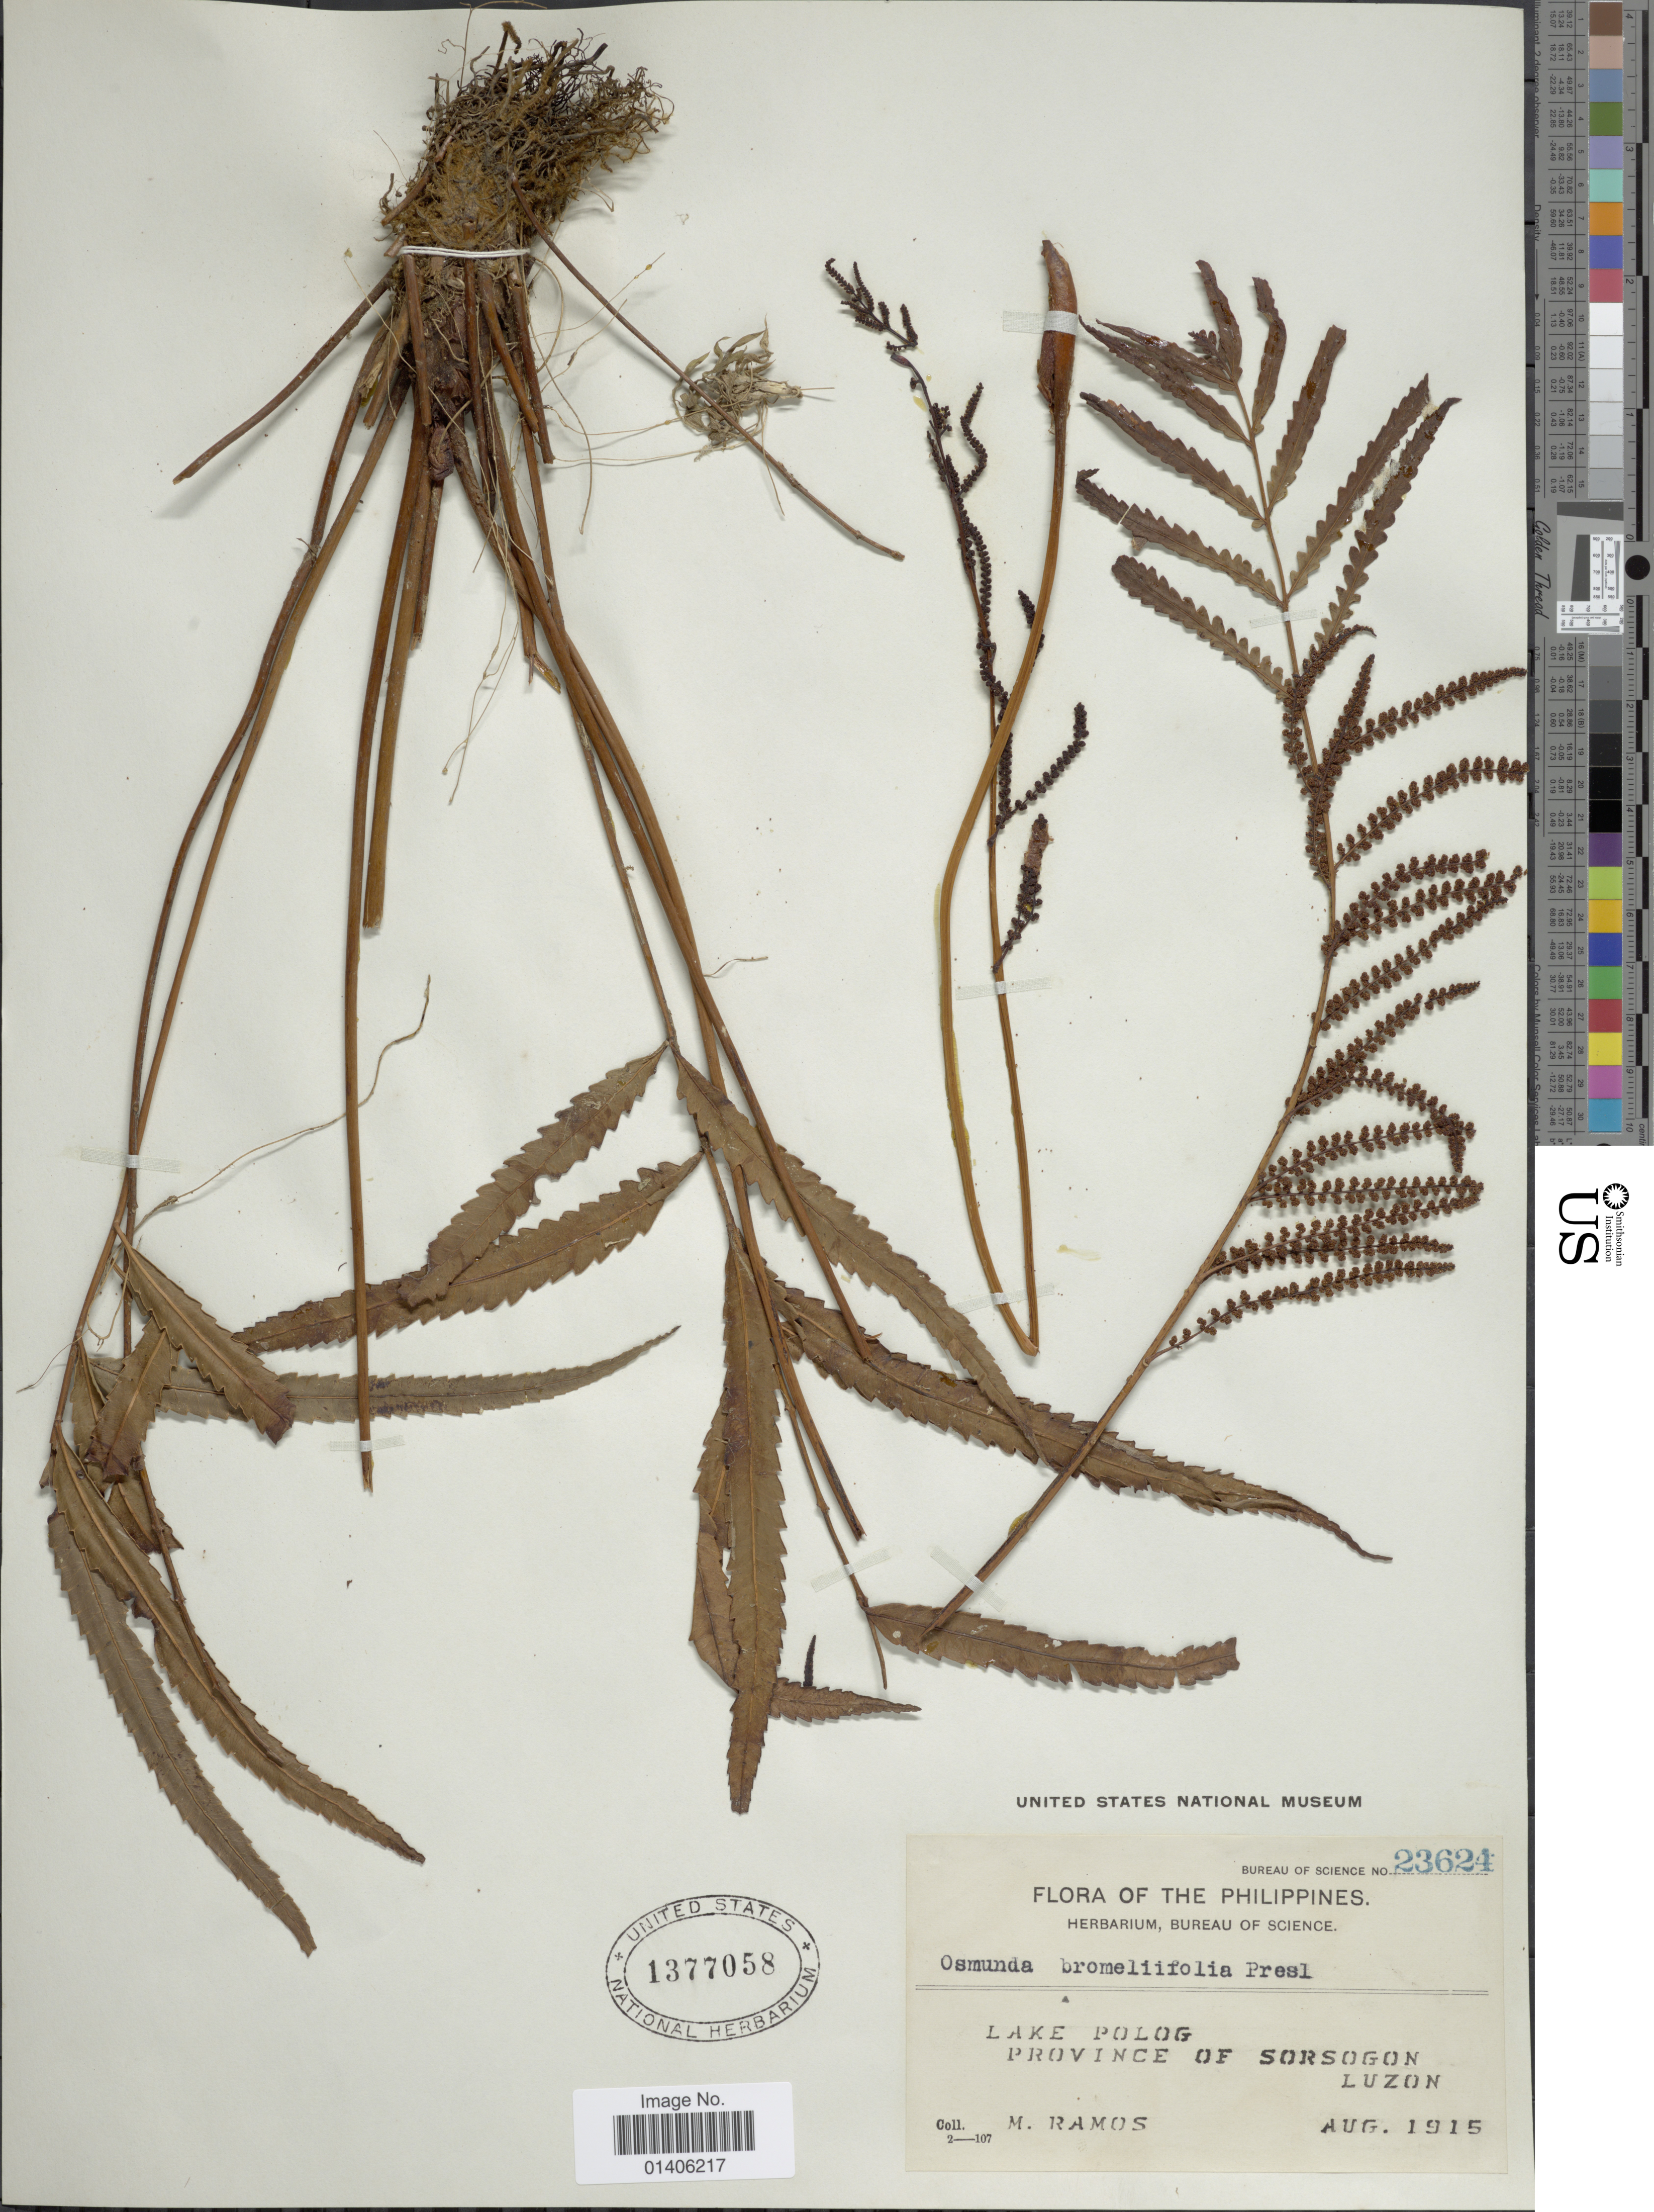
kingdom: Plantae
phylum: Tracheophyta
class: Polypodiopsida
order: Osmundales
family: Osmundaceae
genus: Osmunda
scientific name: Osmunda bromeliifolia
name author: (C. Presl) Copel.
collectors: M. Ramos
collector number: Bureau of Science 23624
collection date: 1915-08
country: Philippines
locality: Lake Polog province of Sorsogon, Luzon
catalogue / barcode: US 1377058